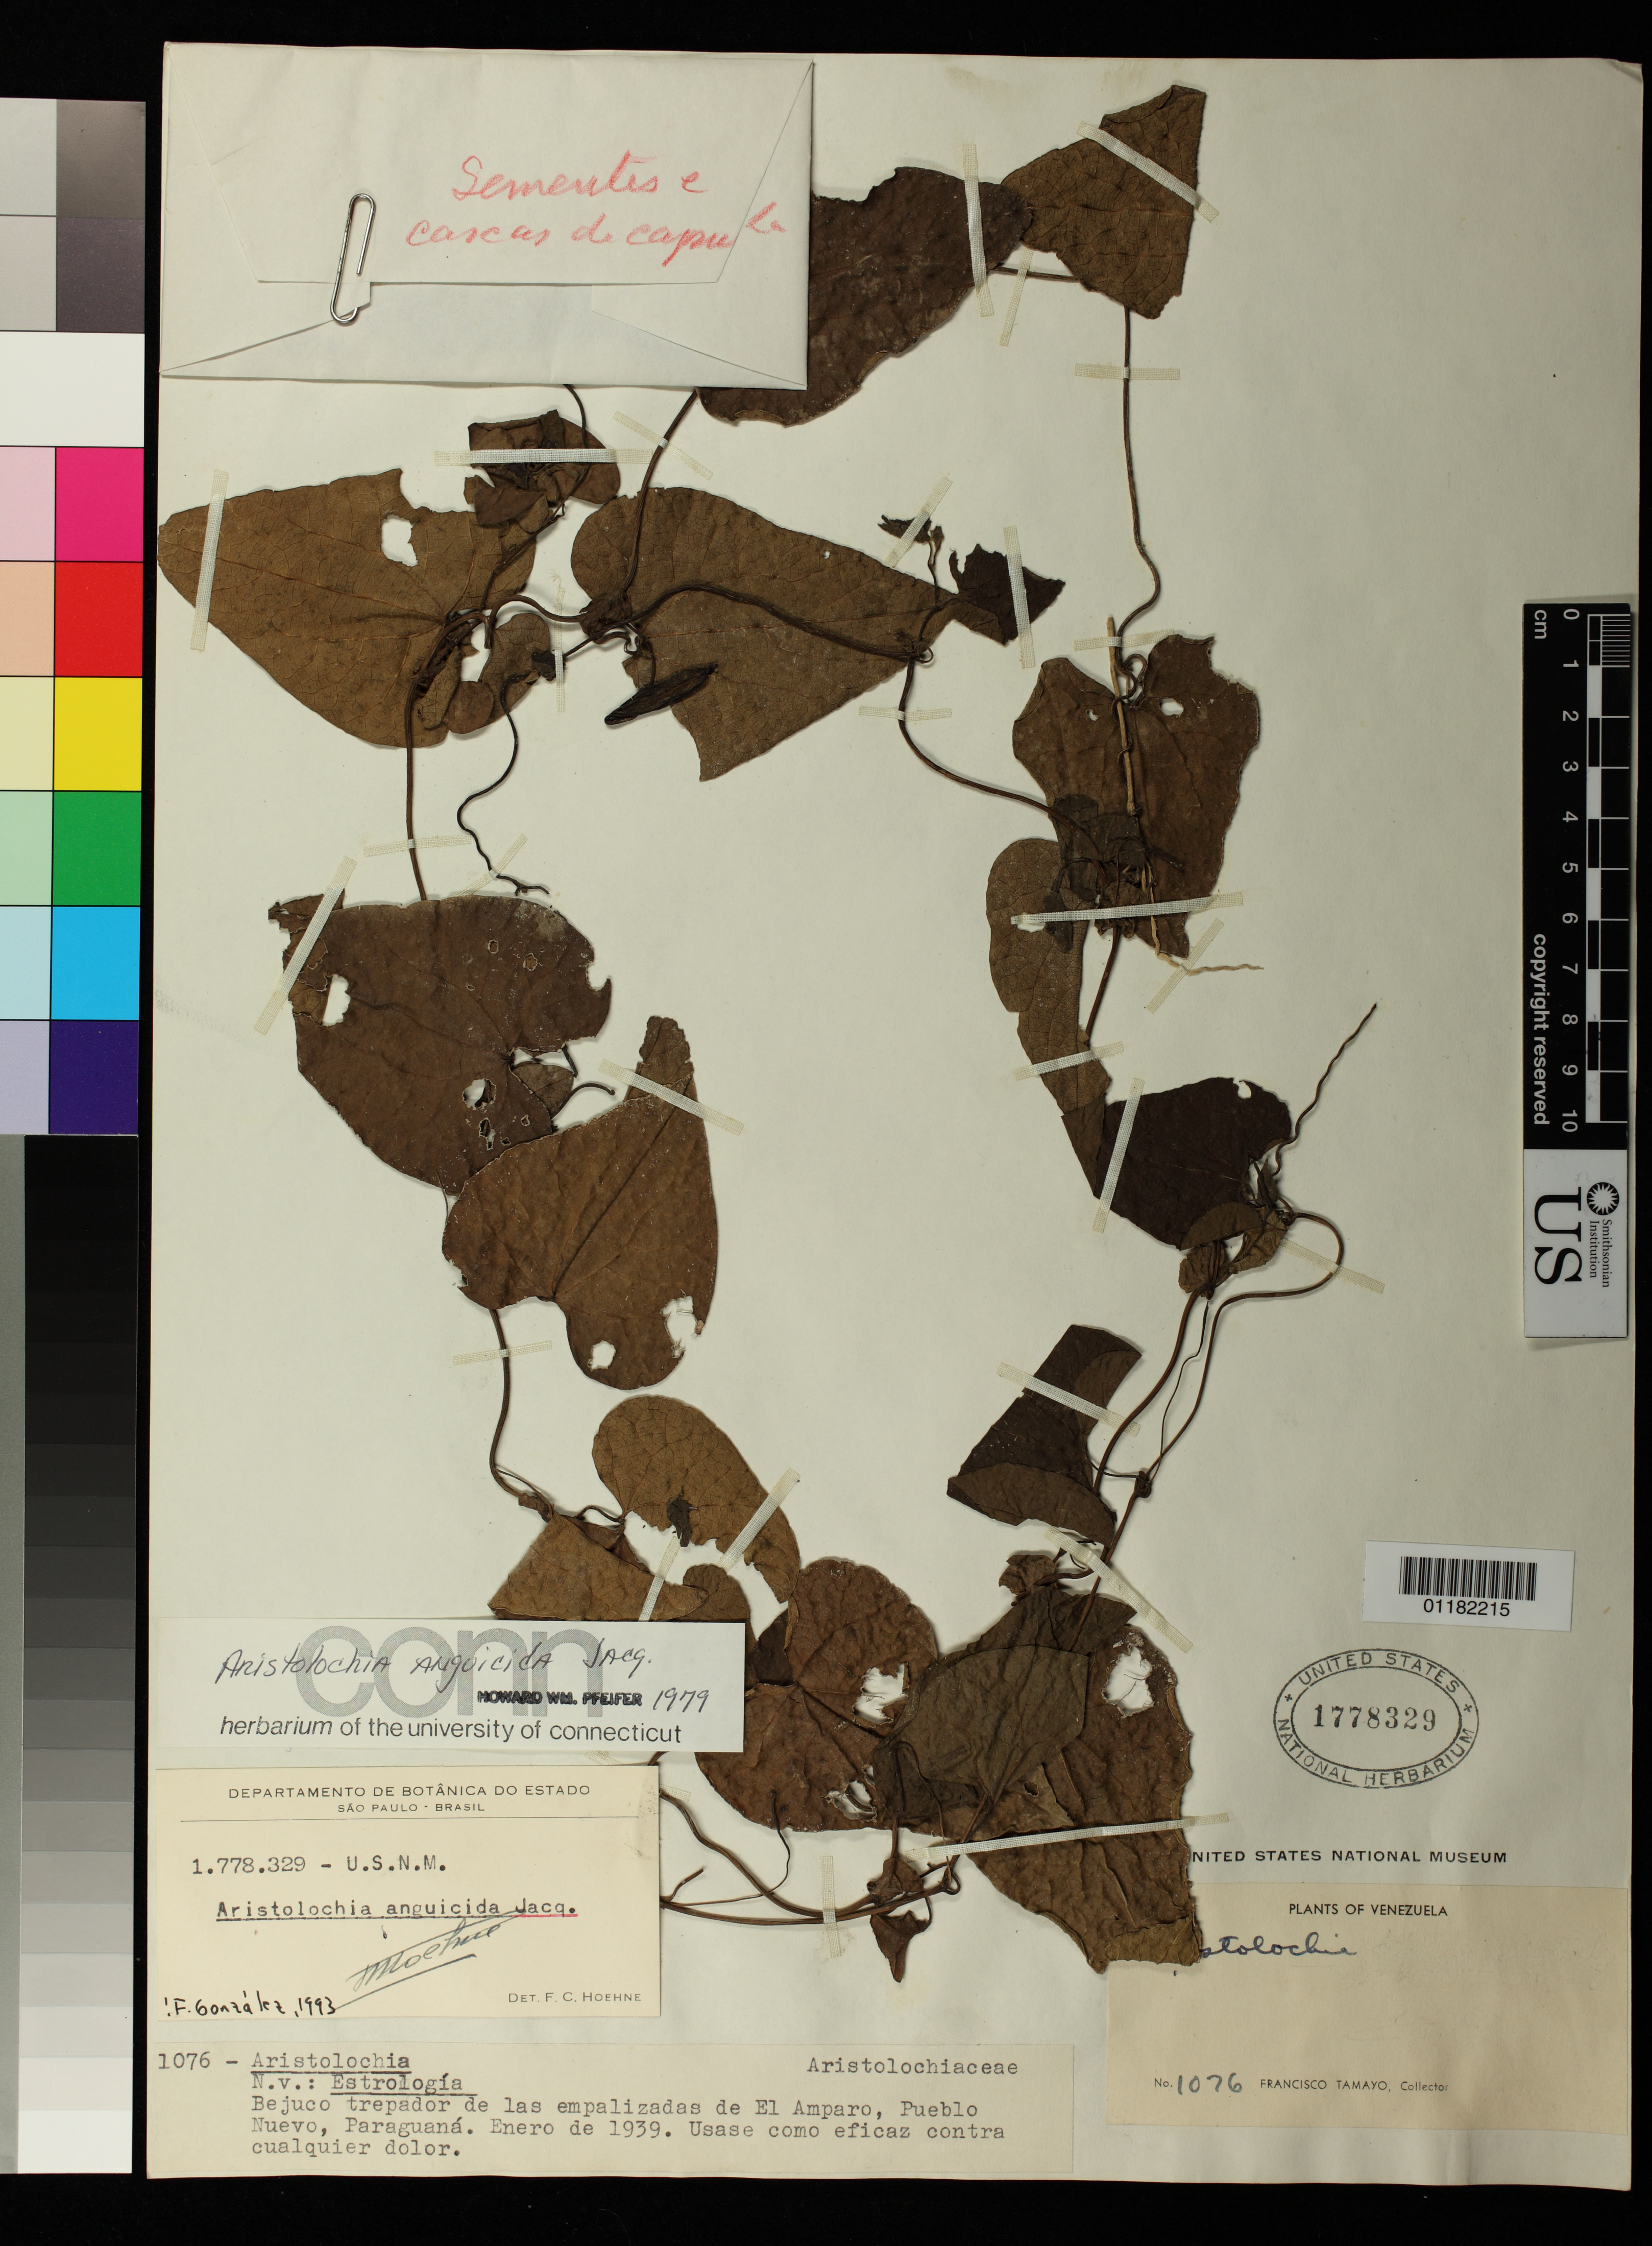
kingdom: Plantae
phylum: Tracheophyta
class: Magnoliopsida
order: Piperales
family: Aristolochiaceae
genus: Aristolochia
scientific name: Aristolochia anguicida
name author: Jacq.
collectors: F. Tamayo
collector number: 1076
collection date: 1939-01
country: Venezuela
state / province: Falcón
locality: El Amparo, Pueblo Nuevo, Paraguaná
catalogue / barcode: US 1778329